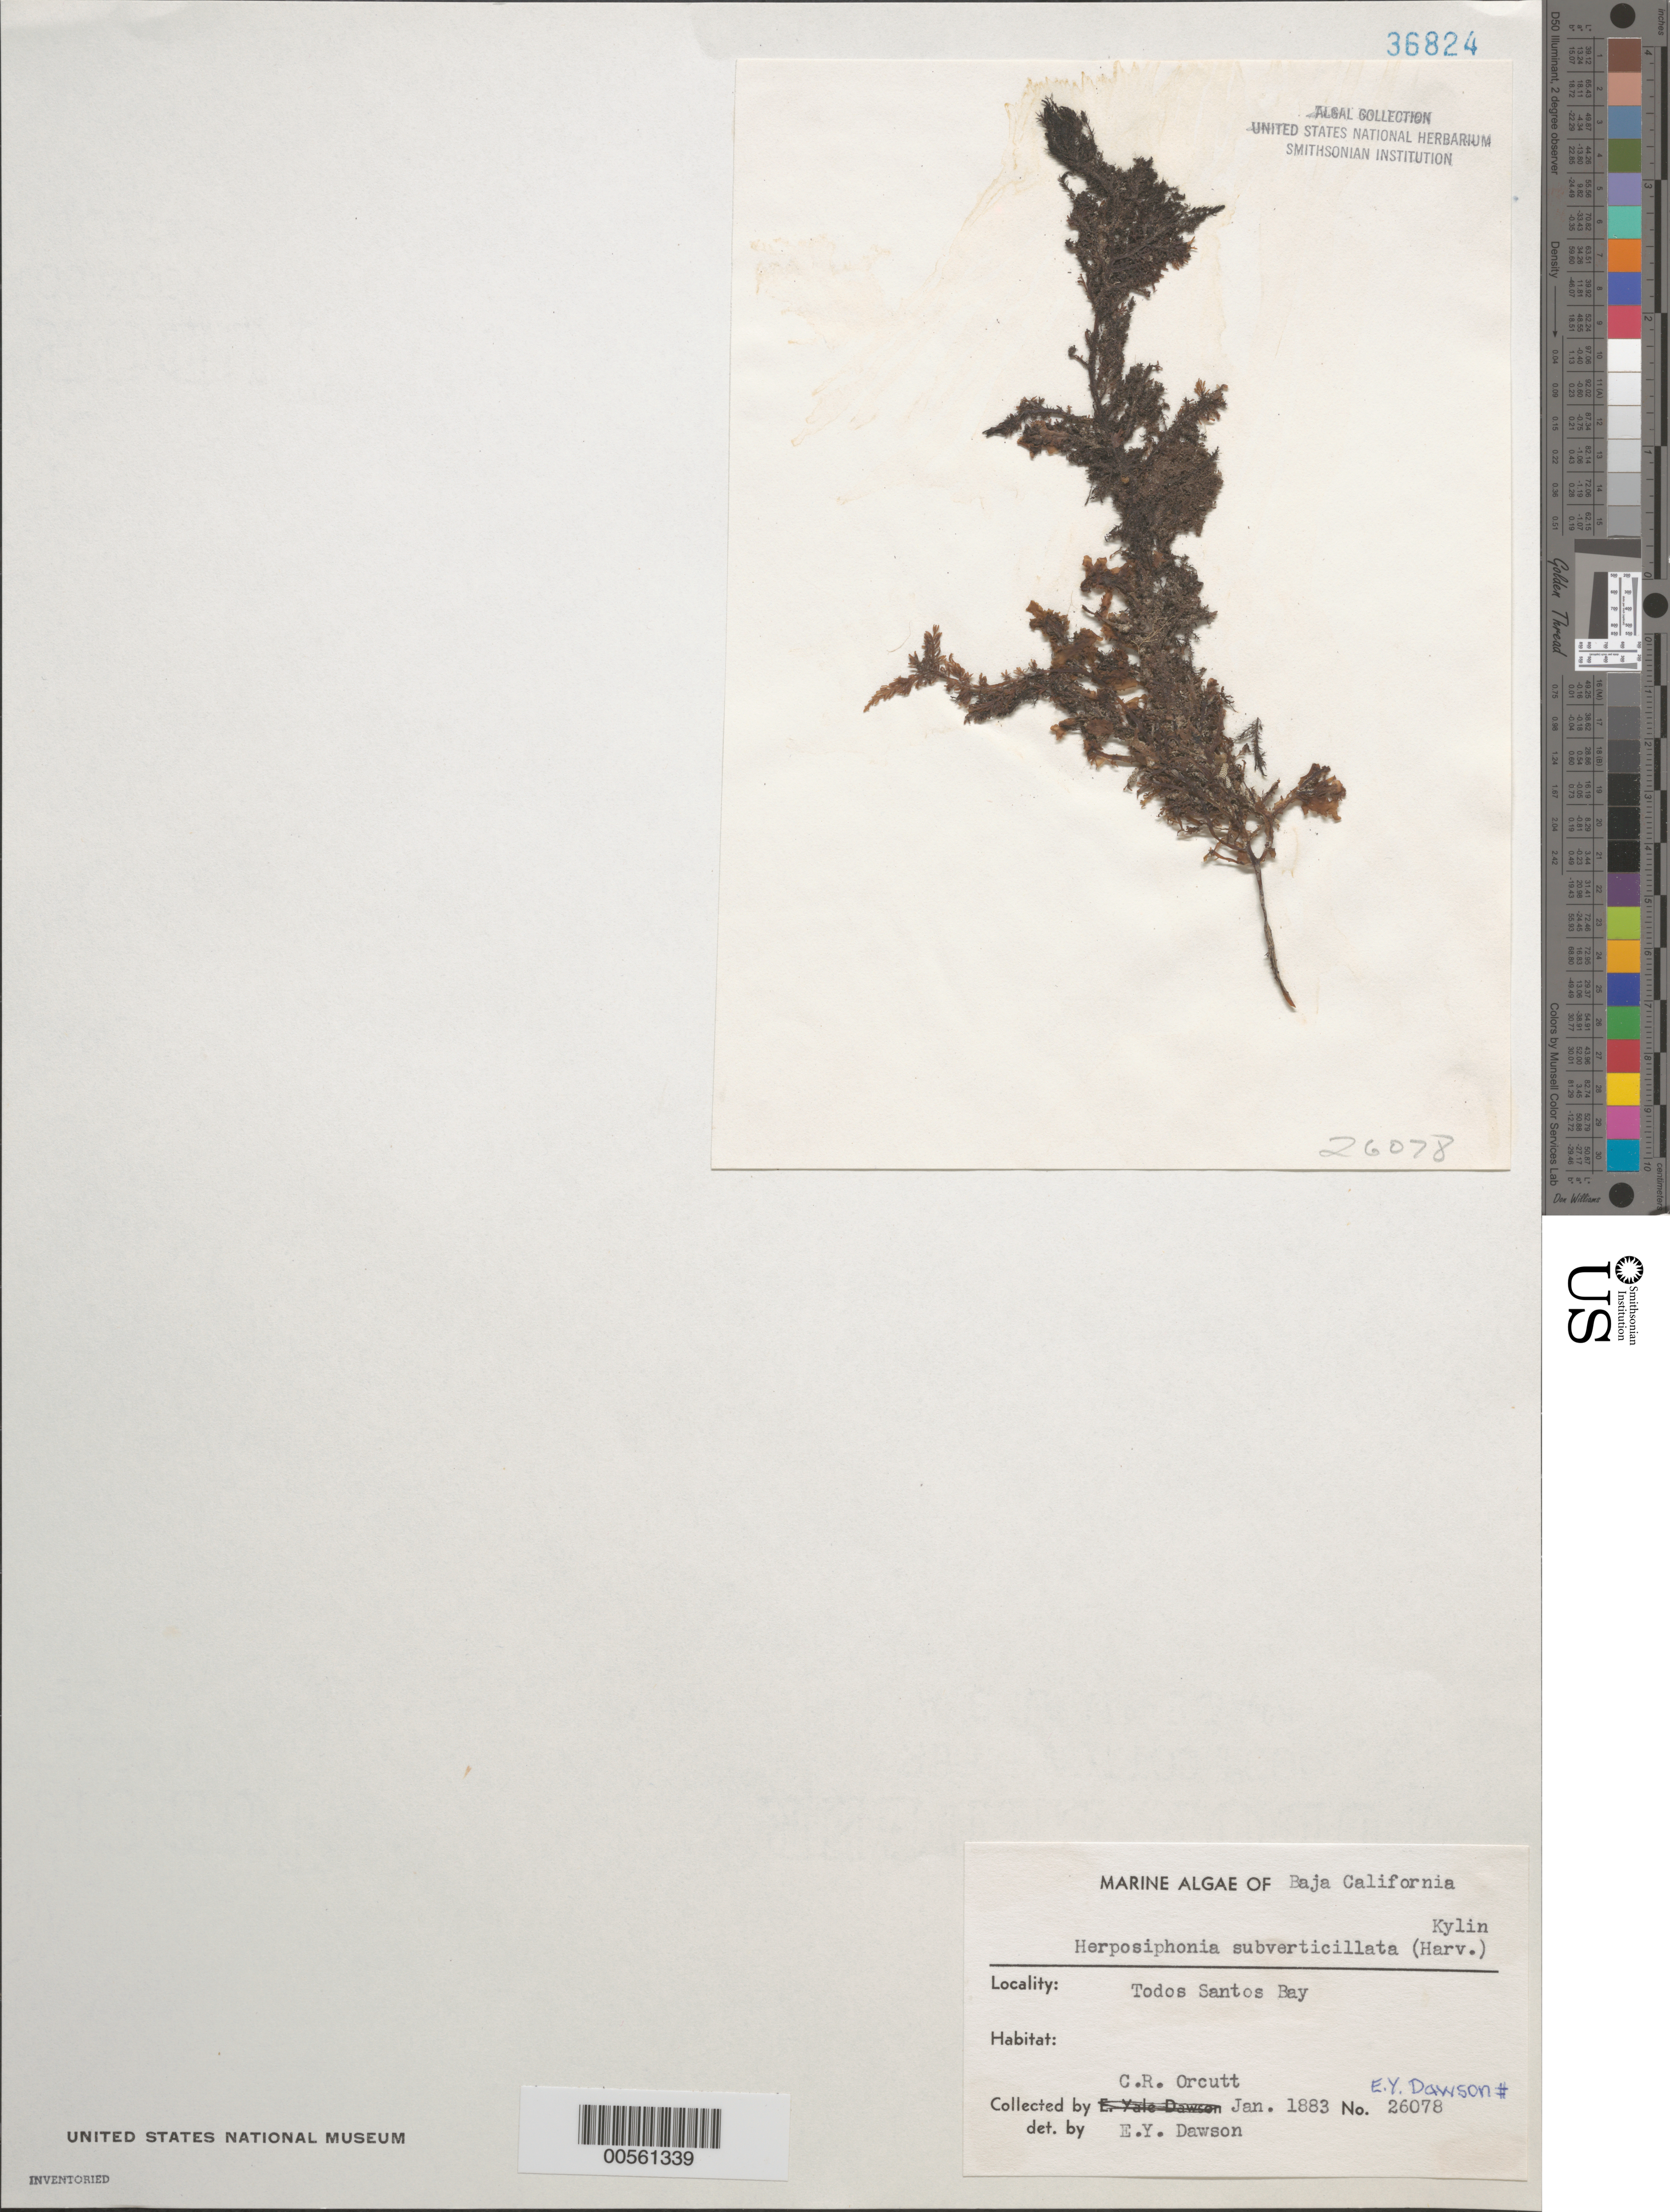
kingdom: Plantae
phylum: Rhodophyta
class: Florideophyceae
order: Ceramiales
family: Rhodomelaceae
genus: Herposiphonia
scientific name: Herposiphonia subverticillata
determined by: Dawson, E. Y.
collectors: C. R. Orcutt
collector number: EYD 26078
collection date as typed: Jan 1883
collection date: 1883-01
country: Mexico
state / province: Baja California Sur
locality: Bahia de Todos Santos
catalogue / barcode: US 36824